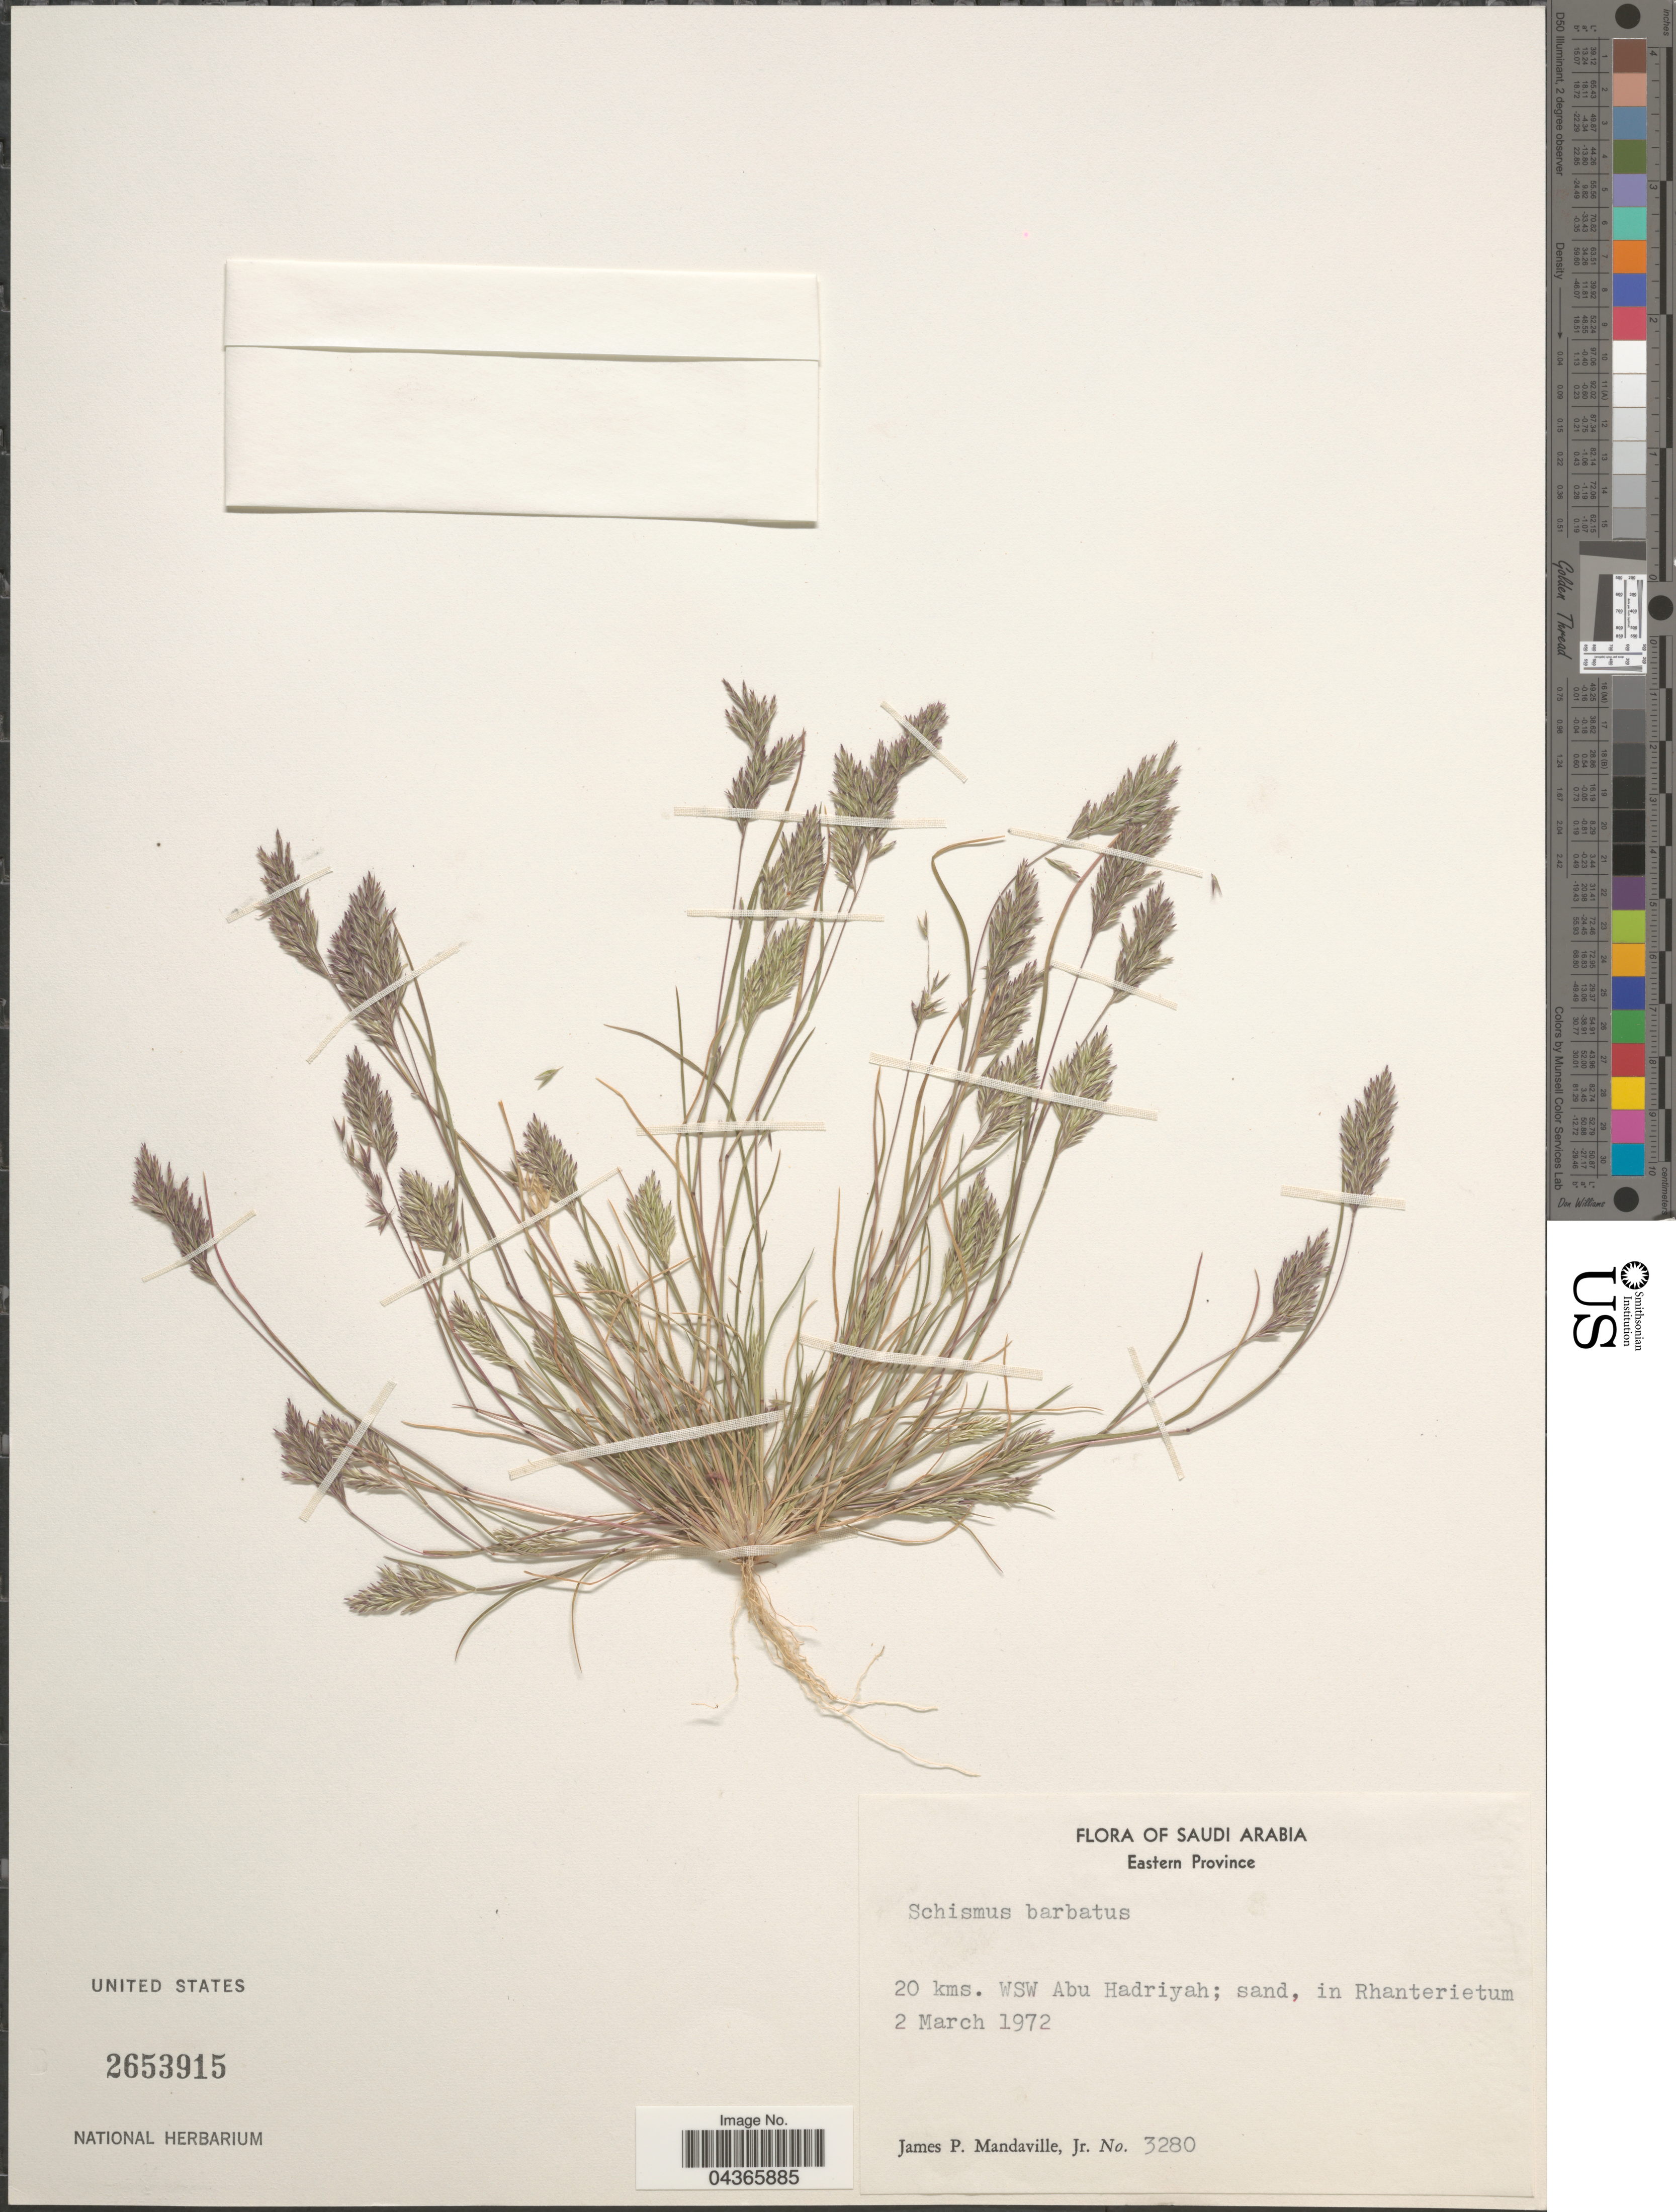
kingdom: Plantae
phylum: Tracheophyta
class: Liliopsida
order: Poales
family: Poaceae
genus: Schismus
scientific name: Schismus arabicus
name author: Nees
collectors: J. Mandaville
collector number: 3280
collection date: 1972-03-02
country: Saudi Arabia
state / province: Ash Sharqiyah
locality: Eastern Province. 20 kms. WSW Abu Hadriyah.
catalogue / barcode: US 2653915